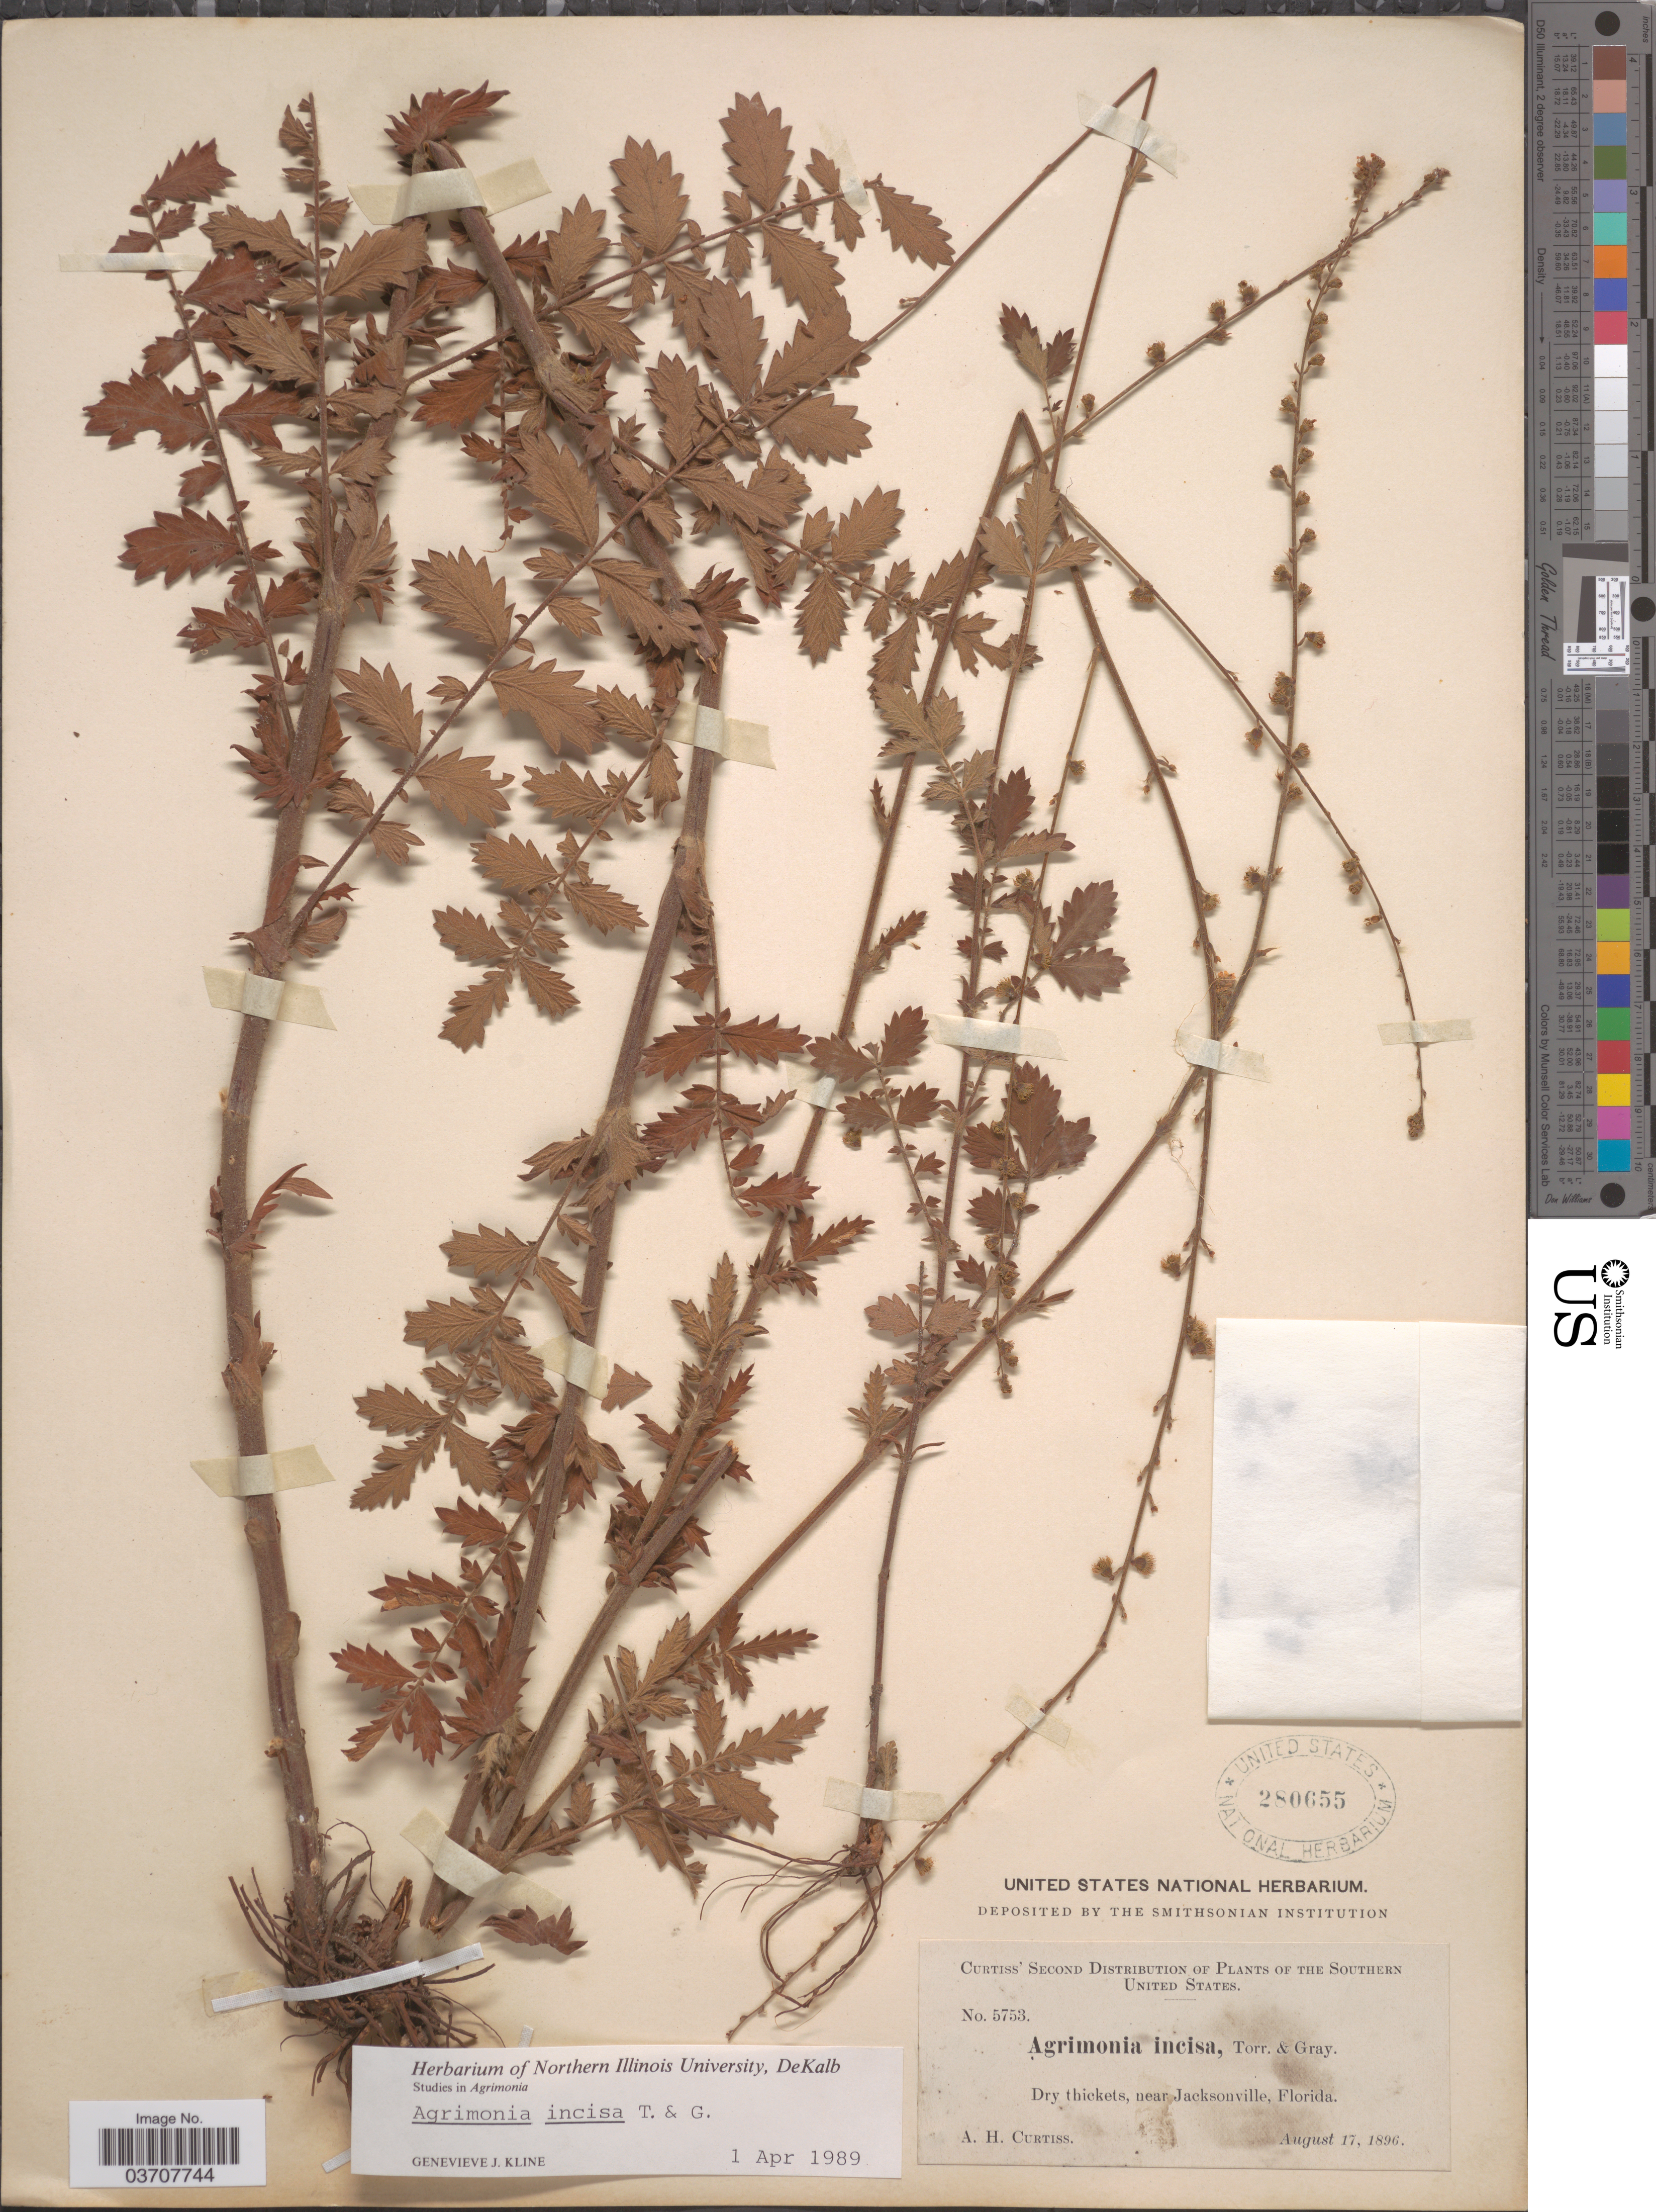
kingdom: Plantae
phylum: Tracheophyta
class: Magnoliopsida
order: Rosales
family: Rosaceae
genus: Agrimonia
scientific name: Agrimonia incisa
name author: Torr. & A. Gray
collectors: A. H. Curtiss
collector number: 5753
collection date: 1896-08-17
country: United States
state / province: Florida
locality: The Southern United States. Near Jacksonville.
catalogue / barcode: US 280655